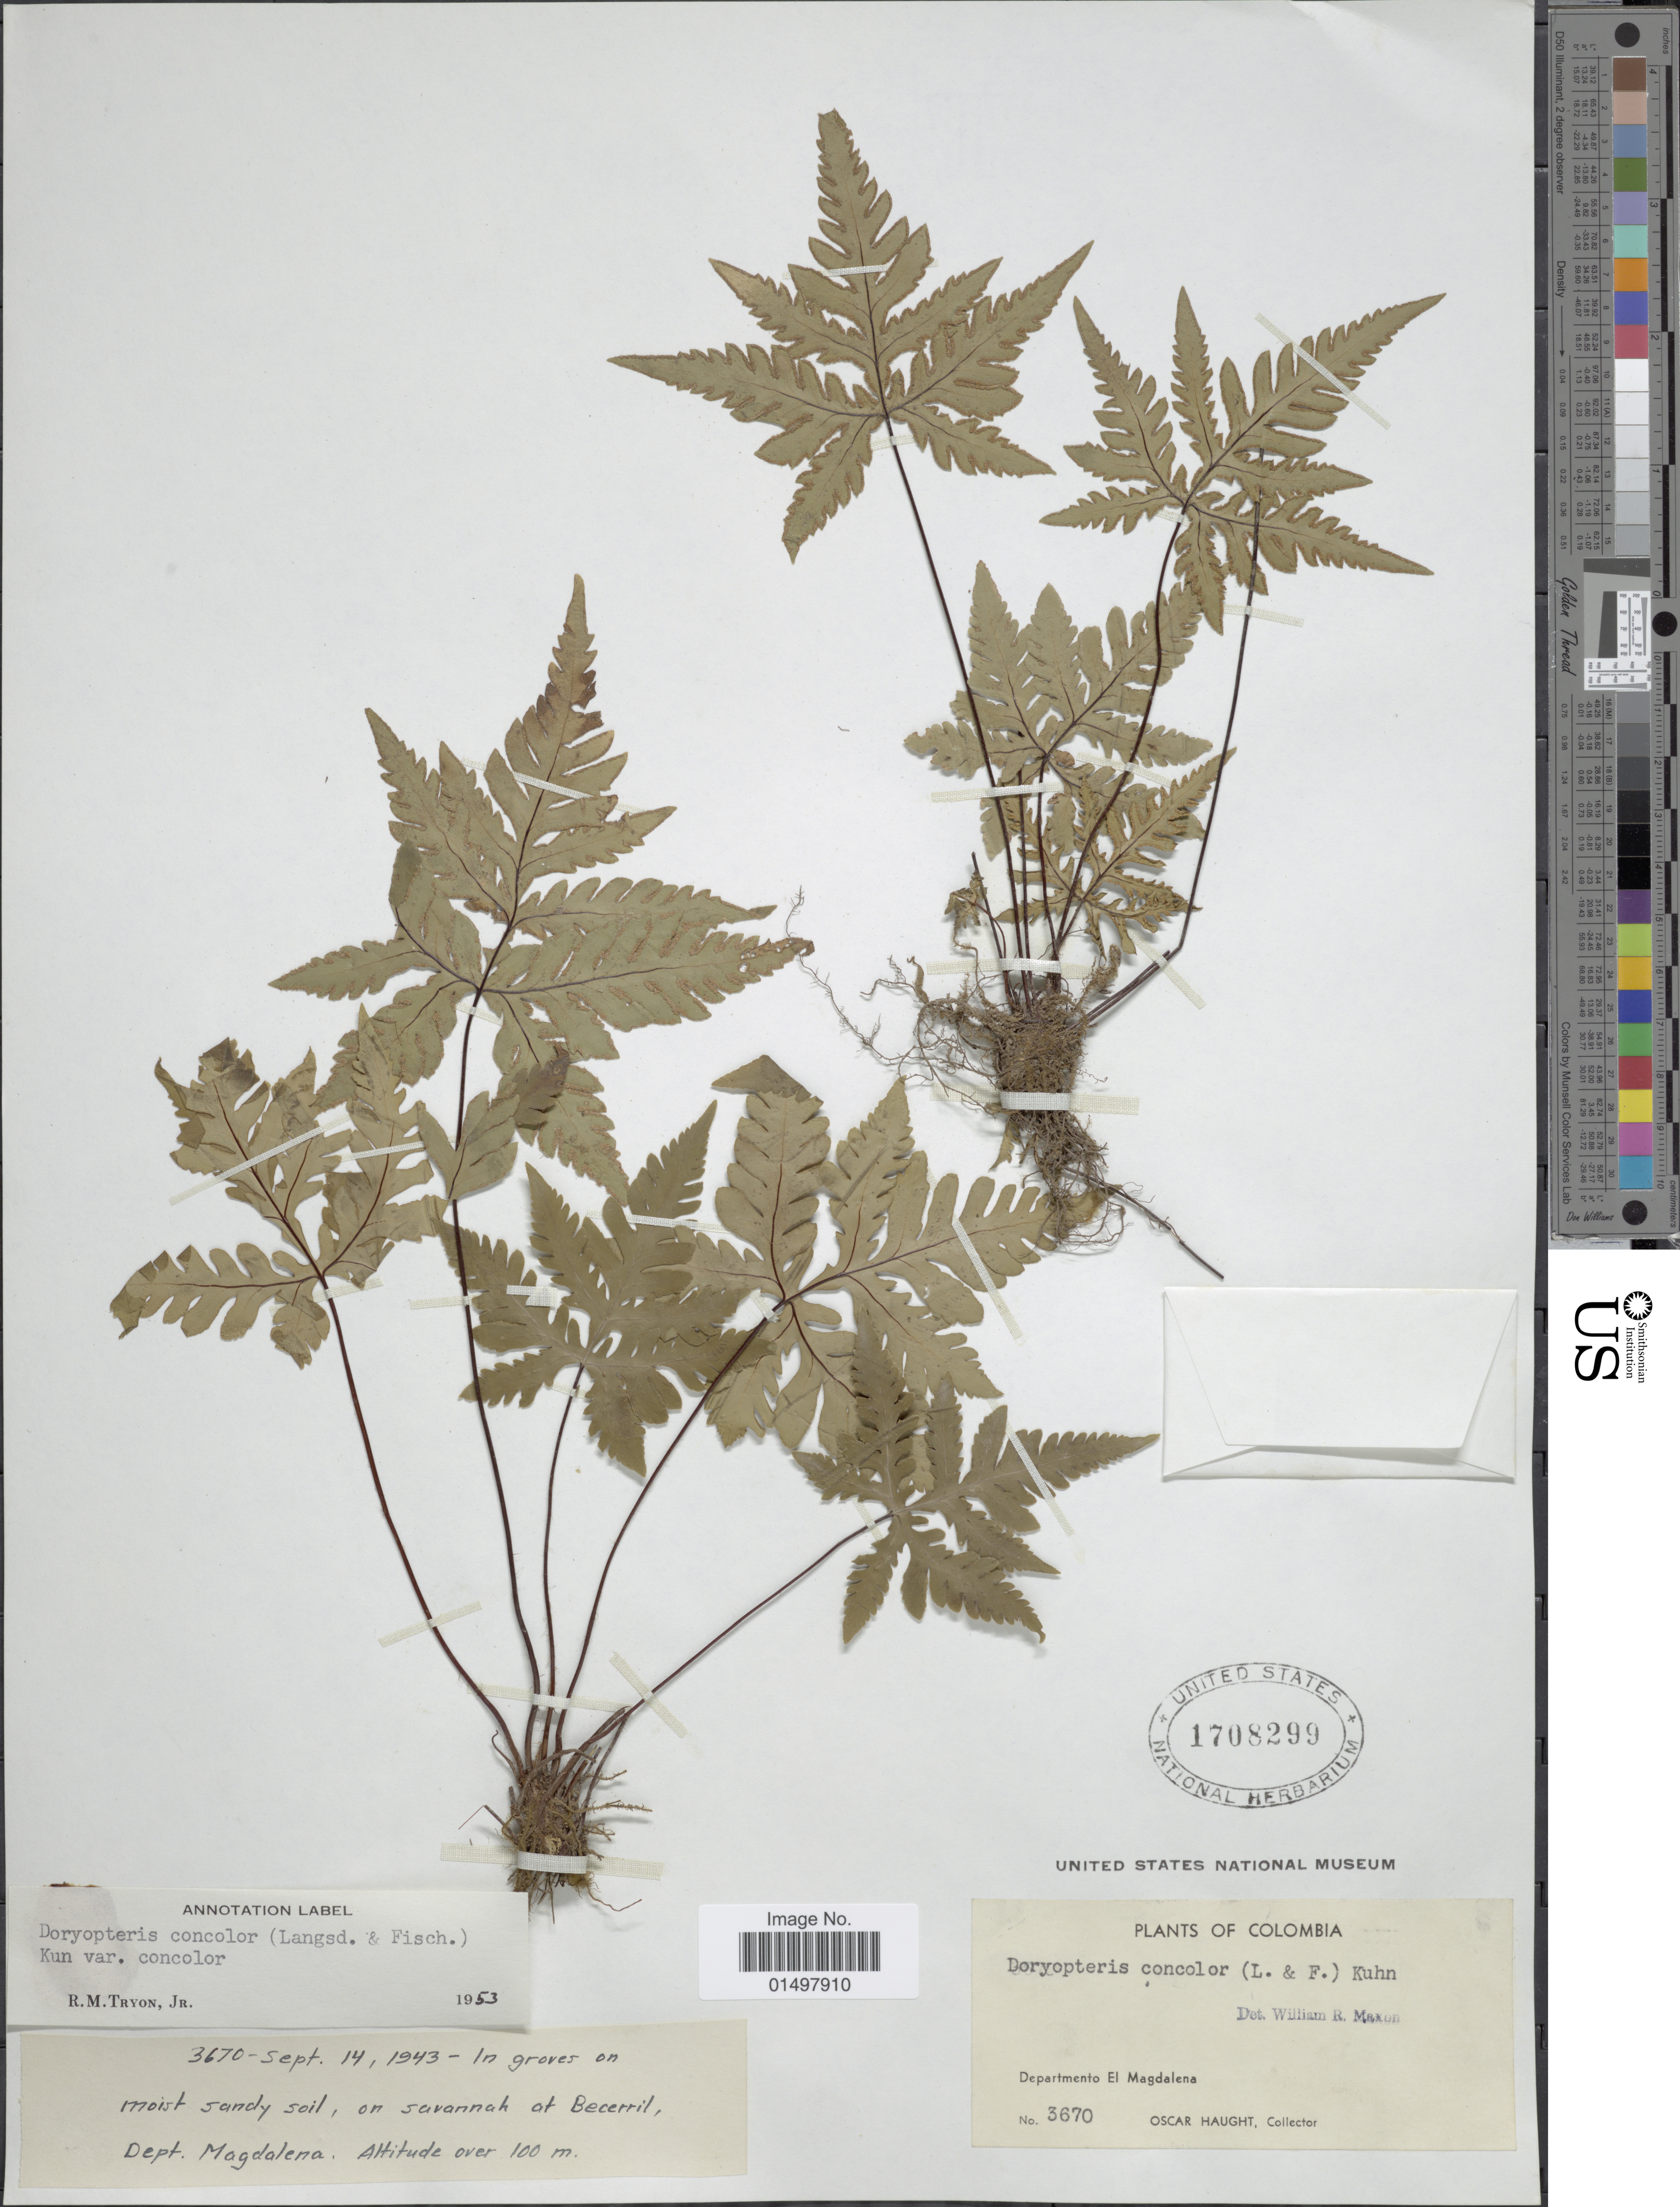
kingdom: Plantae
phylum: Tracheophyta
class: Polypodiopsida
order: Polypodiales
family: Pteridaceae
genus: Doryopteris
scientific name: Doryopteris concolor var. typica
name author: (Langsd. & Fisch.) Kuhn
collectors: O. L. Haught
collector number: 3670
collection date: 1943-09-14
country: Colombia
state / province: Magdalena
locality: Departamento El Magdaleno. On savannah at Becerril.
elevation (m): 100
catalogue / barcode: US 1708299